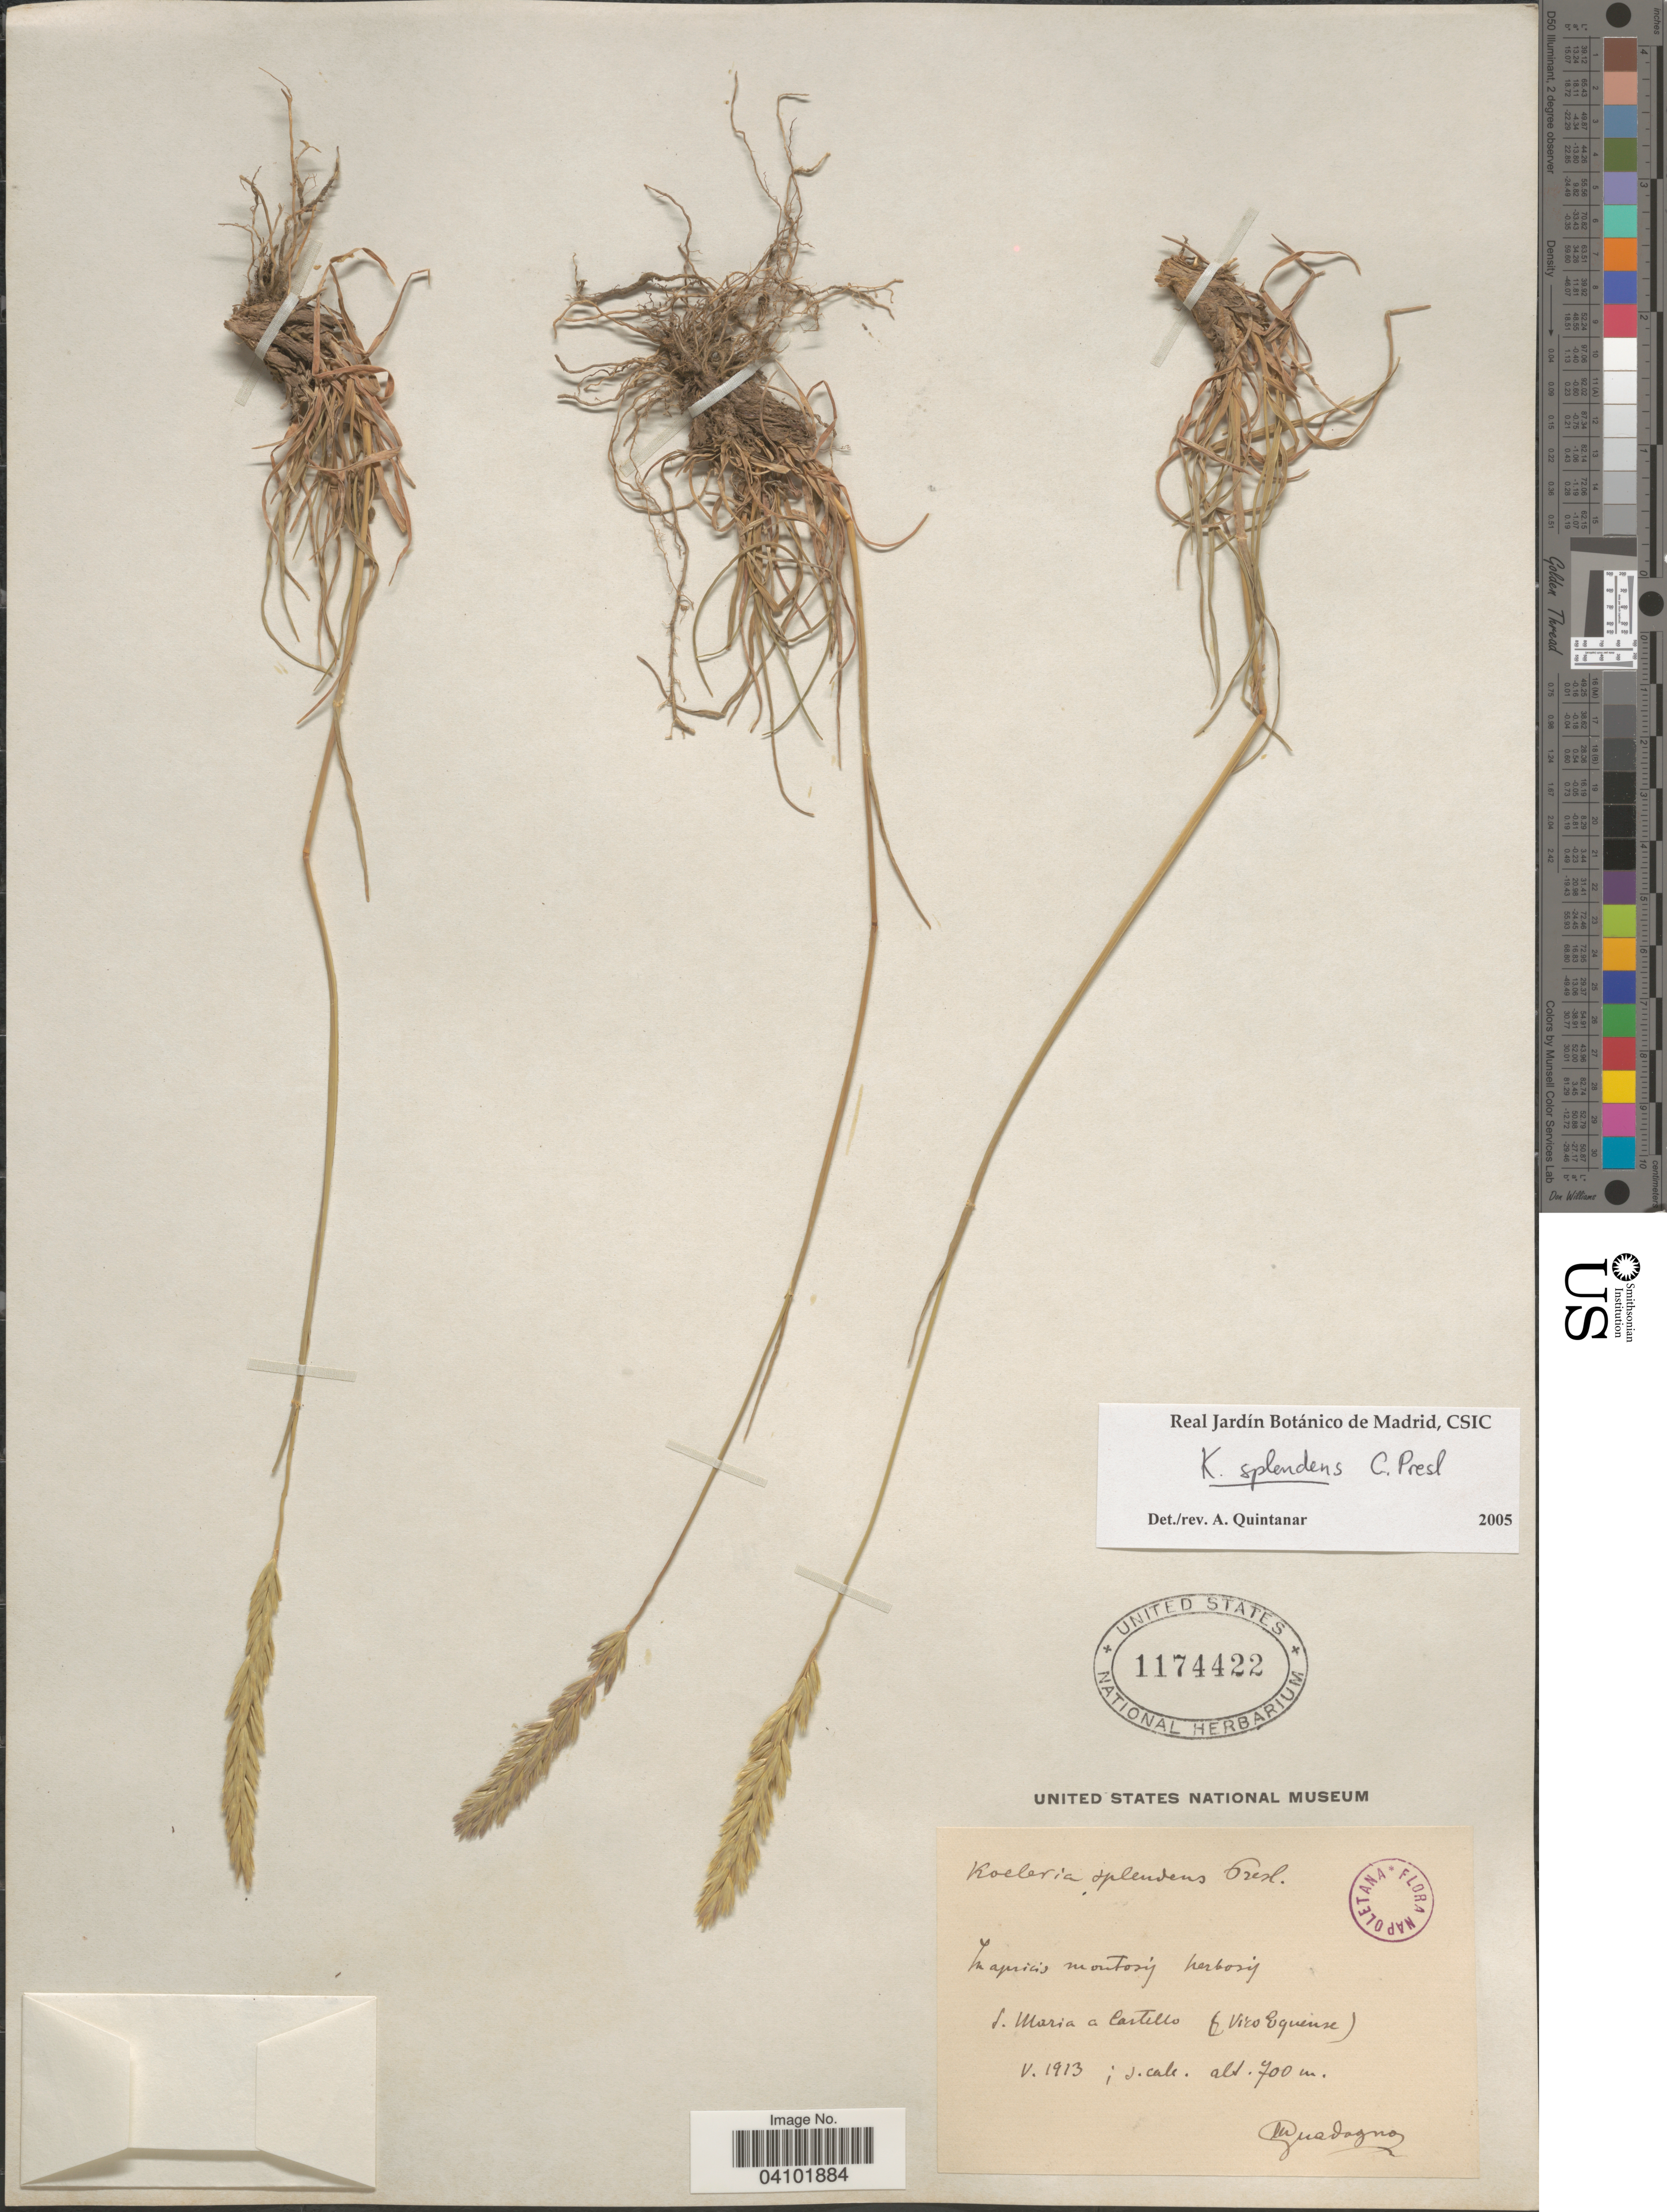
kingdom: Plantae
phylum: Tracheophyta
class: Liliopsida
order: Poales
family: Poaceae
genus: Koeleria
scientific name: Koeleria splendens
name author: C. Presl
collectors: M. Guadagno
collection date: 1913-05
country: Italy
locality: Napoletana. In apricis montosis herbosis S. Maria a Castello. (Vico Equense).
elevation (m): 700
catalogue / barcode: US 1174422